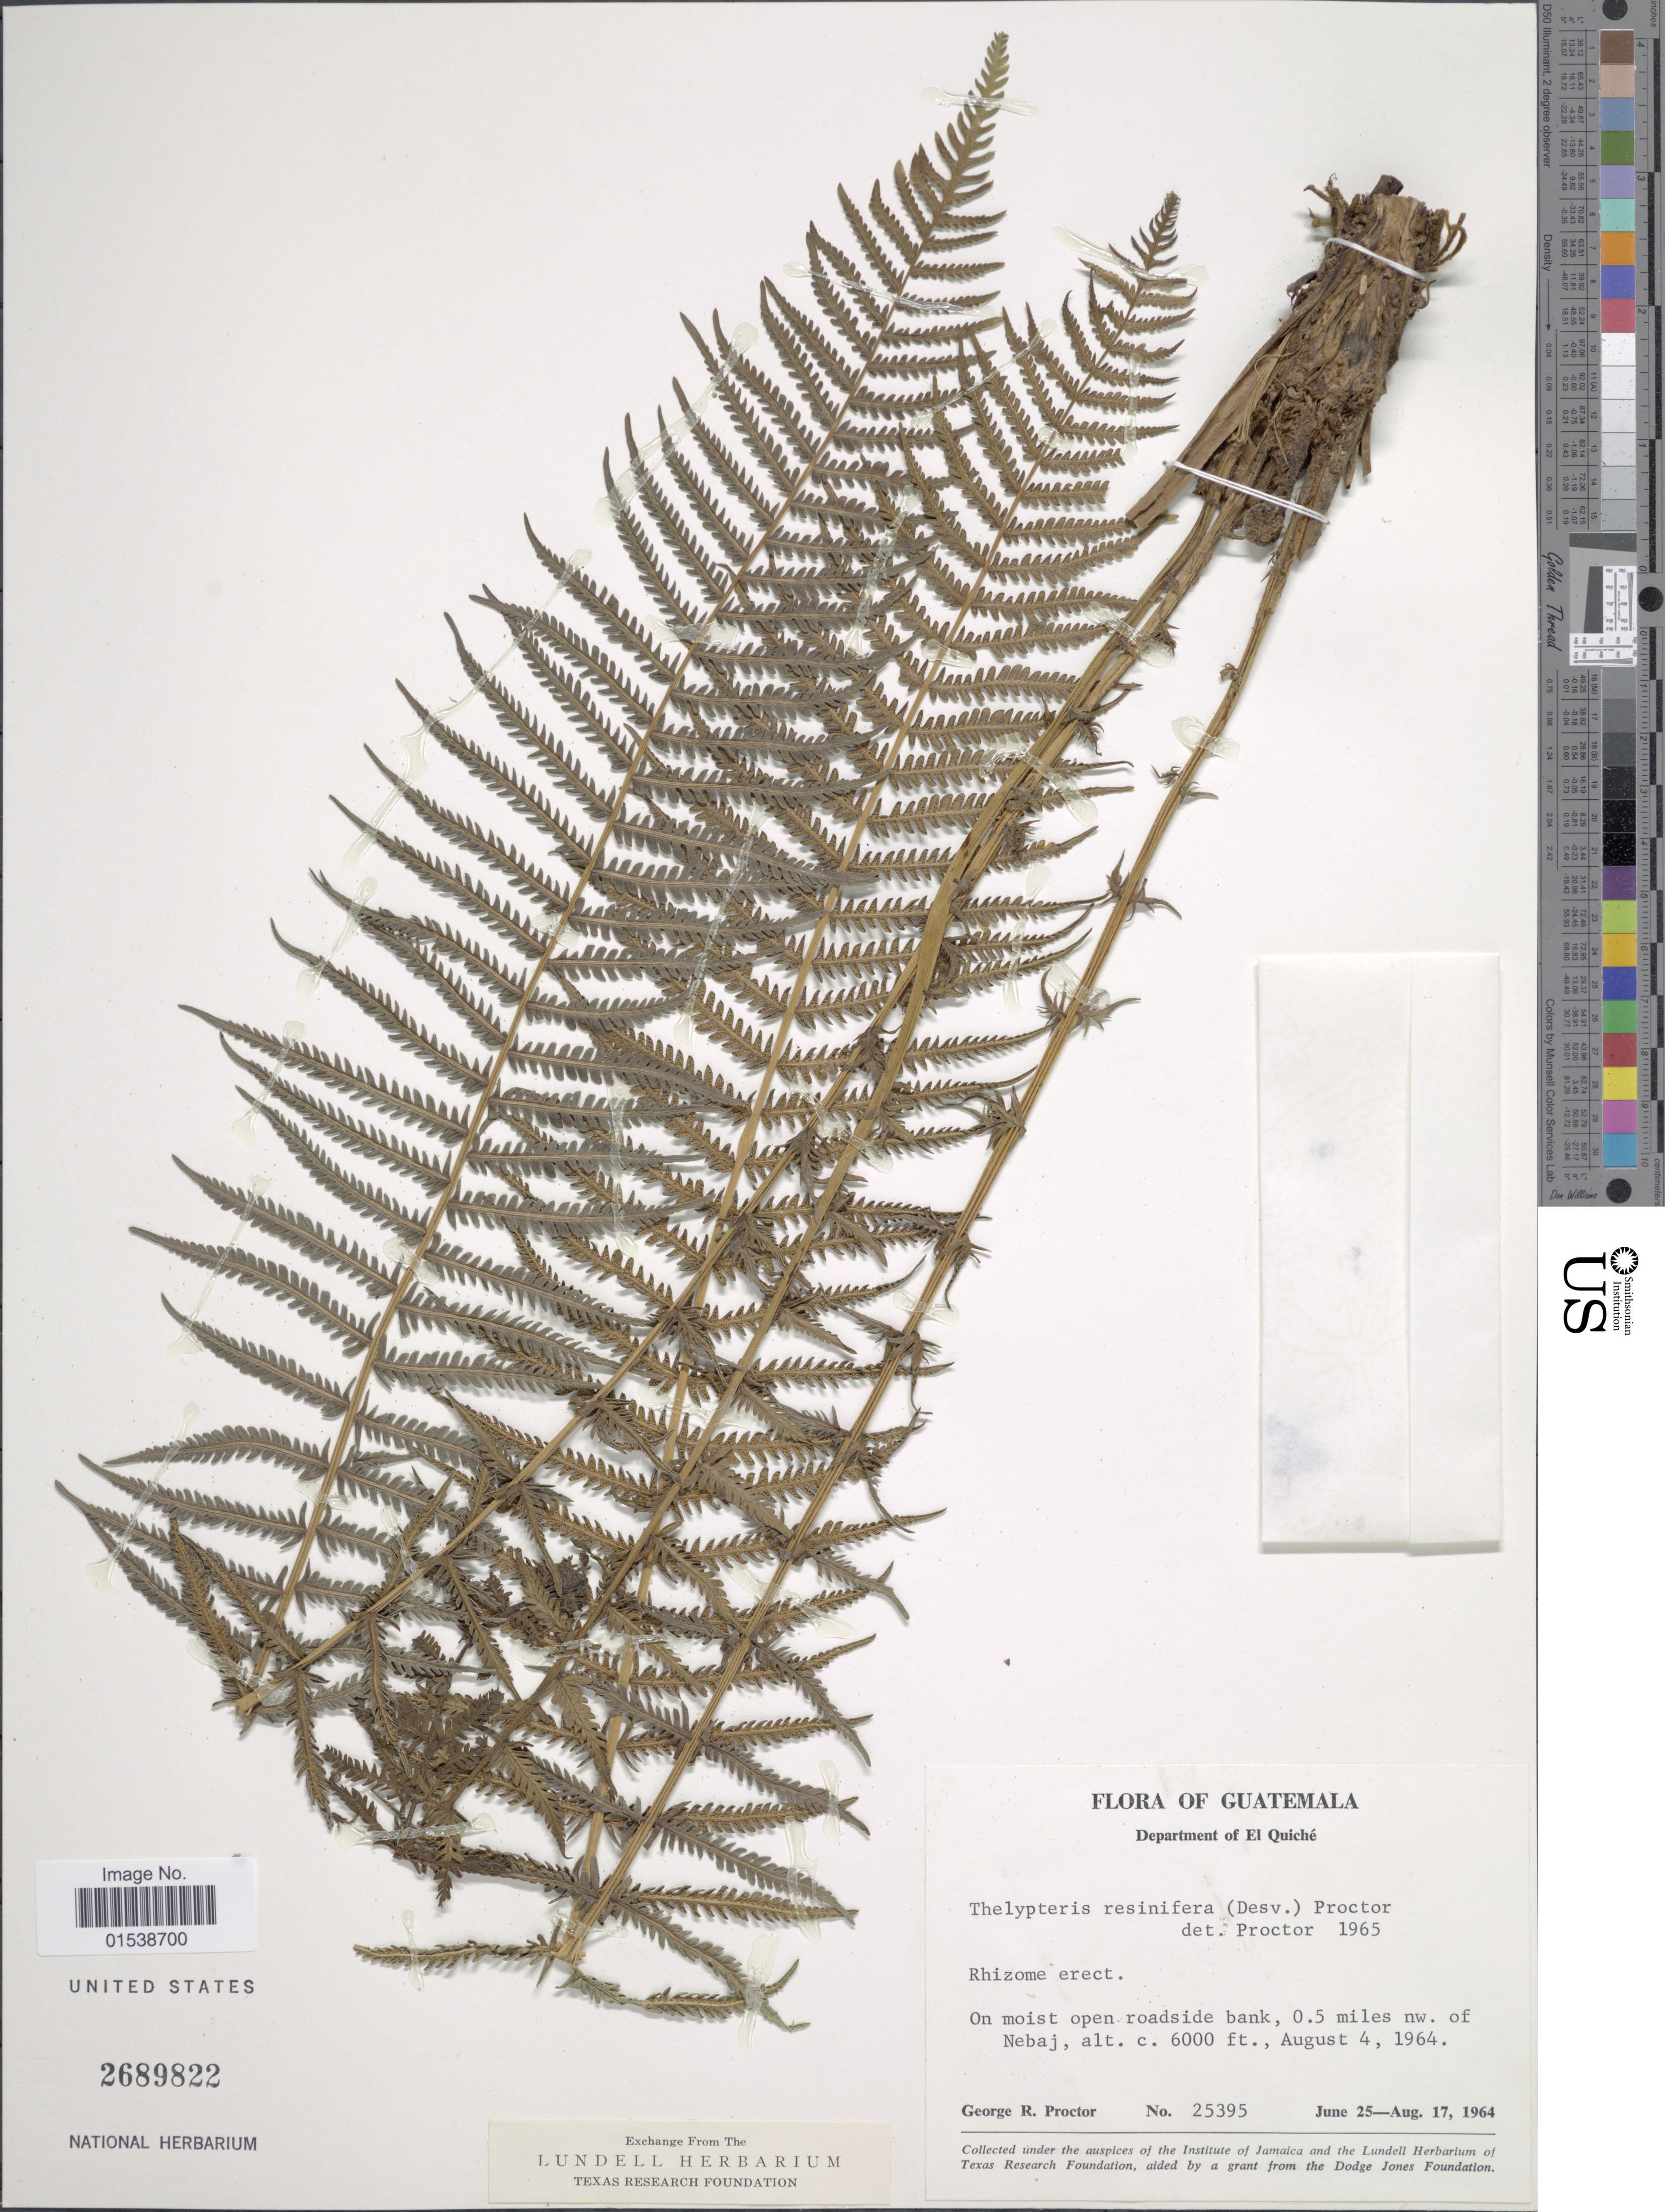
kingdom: Plantae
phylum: Tracheophyta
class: Polypodiopsida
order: Polypodiales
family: Thelypteridaceae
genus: Amauropelta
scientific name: Amauropelta resinifera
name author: (Desv.) Pic. Serm.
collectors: G. R. Proctor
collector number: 25395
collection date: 1964-08-04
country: Guatemala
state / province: El Quiché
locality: Department of El Quiche, 0.5 miles nw. of Nebaj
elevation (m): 1829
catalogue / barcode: US 2689822